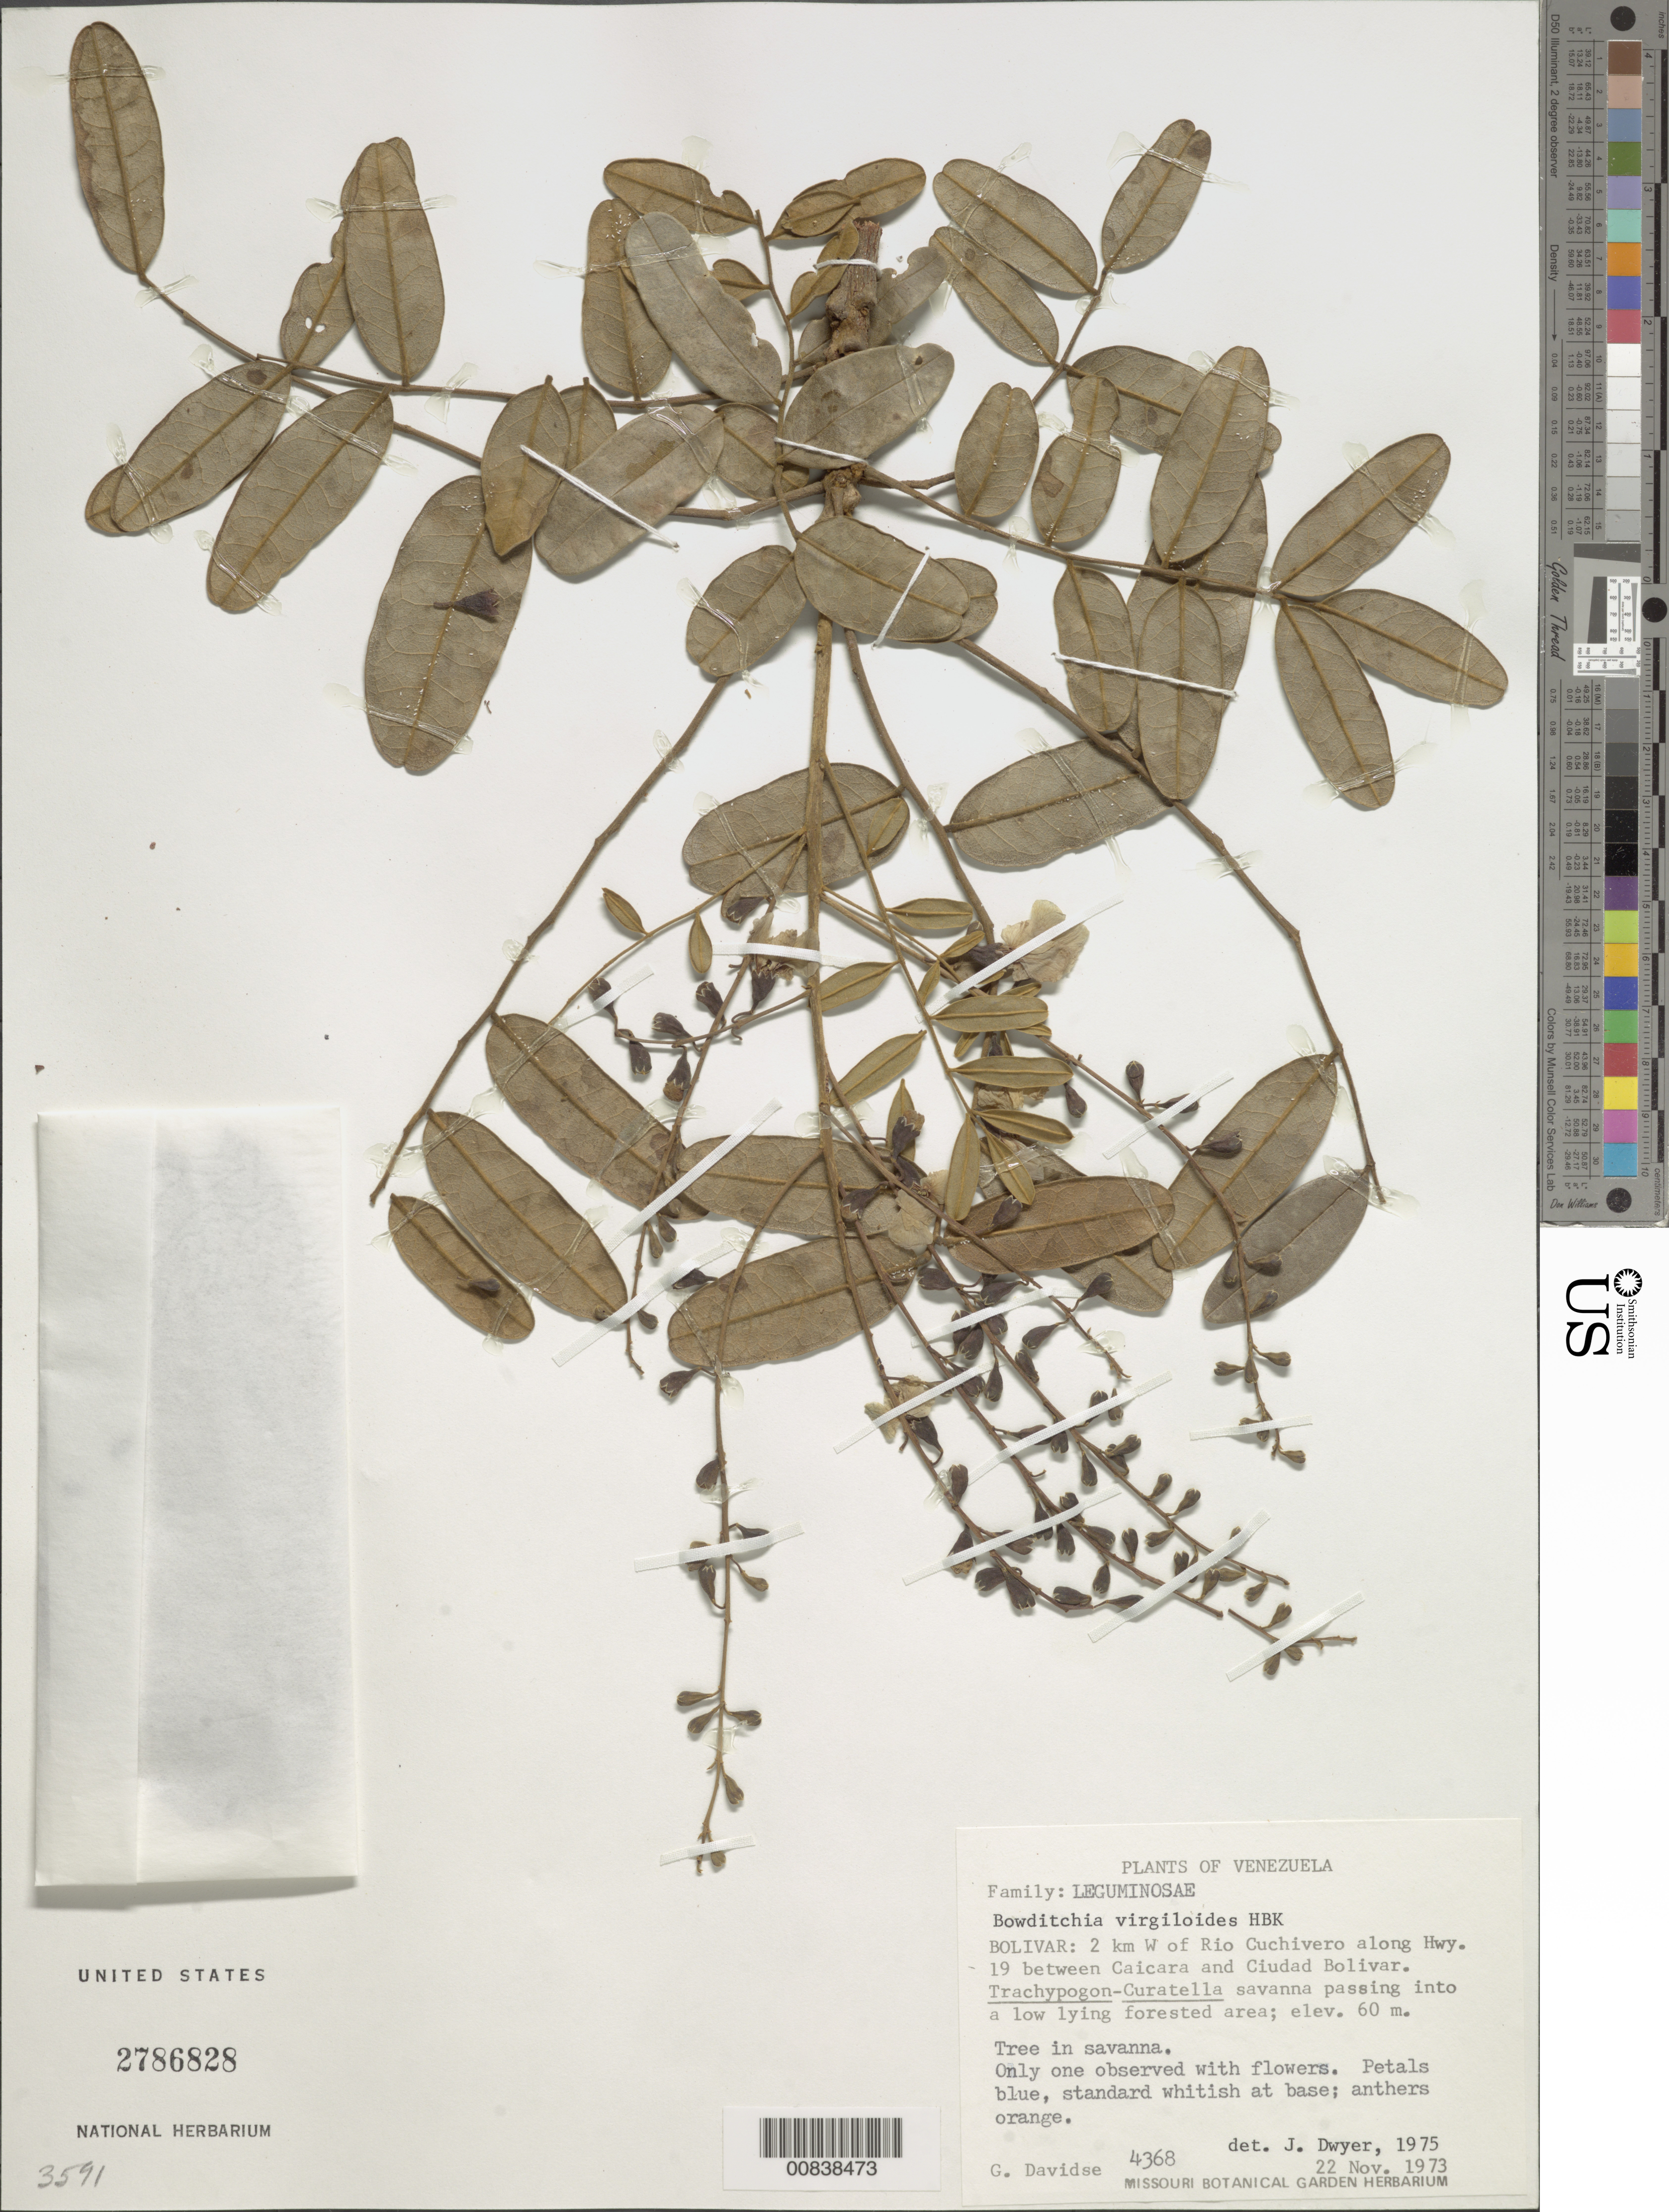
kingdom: Plantae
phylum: Tracheophyta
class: Magnoliopsida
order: Fabales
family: Fabaceae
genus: Bowdichia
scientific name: Bowdichia virgilioides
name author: Kunth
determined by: Dwyer, J. D., (MO), Missouri Botanical Garden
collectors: G. Davidse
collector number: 4368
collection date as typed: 22-Nov-73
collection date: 1973-11-22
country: Venezuela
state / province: Bolívar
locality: Caicara to Ciudad Bolívar, 2 km W of Río Cuchivero along Hwy. 19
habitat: Savanna; Trachypogon-Curatella savanna passing into a low lying forested area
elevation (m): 60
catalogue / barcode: US 2786828